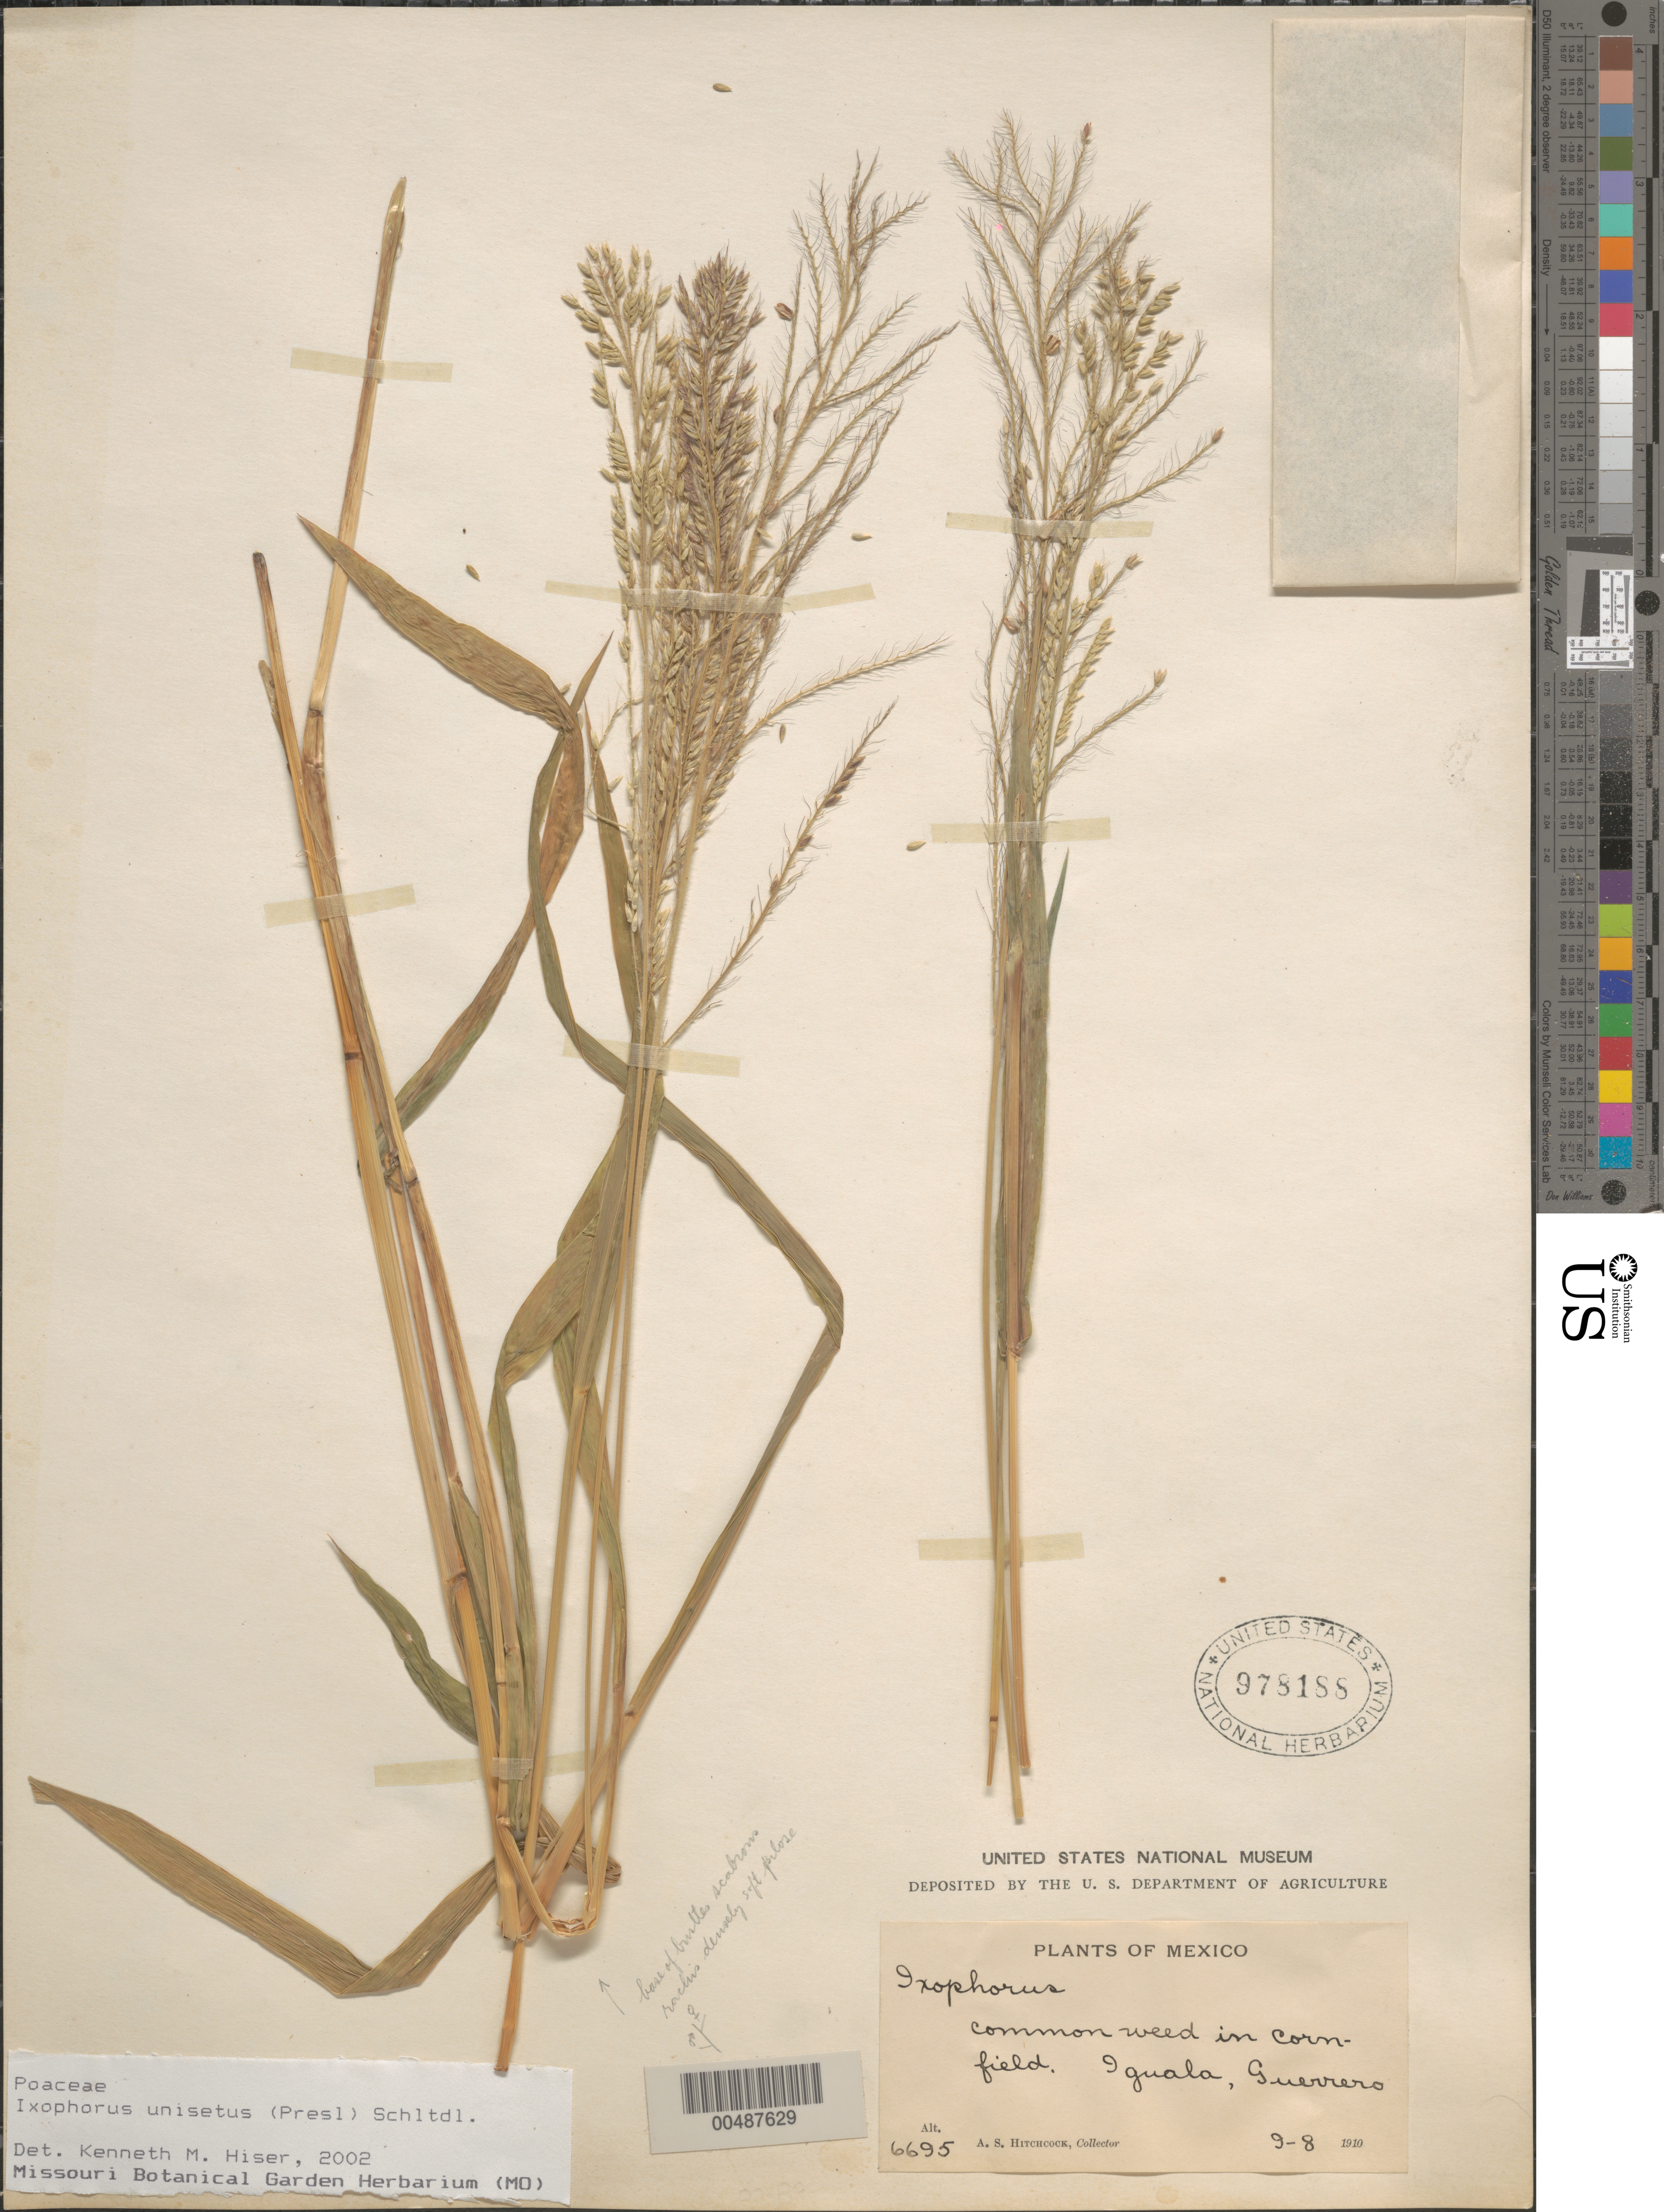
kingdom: Plantae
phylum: Tracheophyta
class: Liliopsida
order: Poales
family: Poaceae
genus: Ixophorus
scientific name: Ixophorus unisetus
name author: (J. Presl) Schltdl.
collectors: A. S. Hitchcock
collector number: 6695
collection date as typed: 9 Aug 1910 or 8 Sep 1910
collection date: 1910-08-09 or 1910-09-08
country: Mexico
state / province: Guerrero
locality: Iguala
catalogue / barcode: US 978188